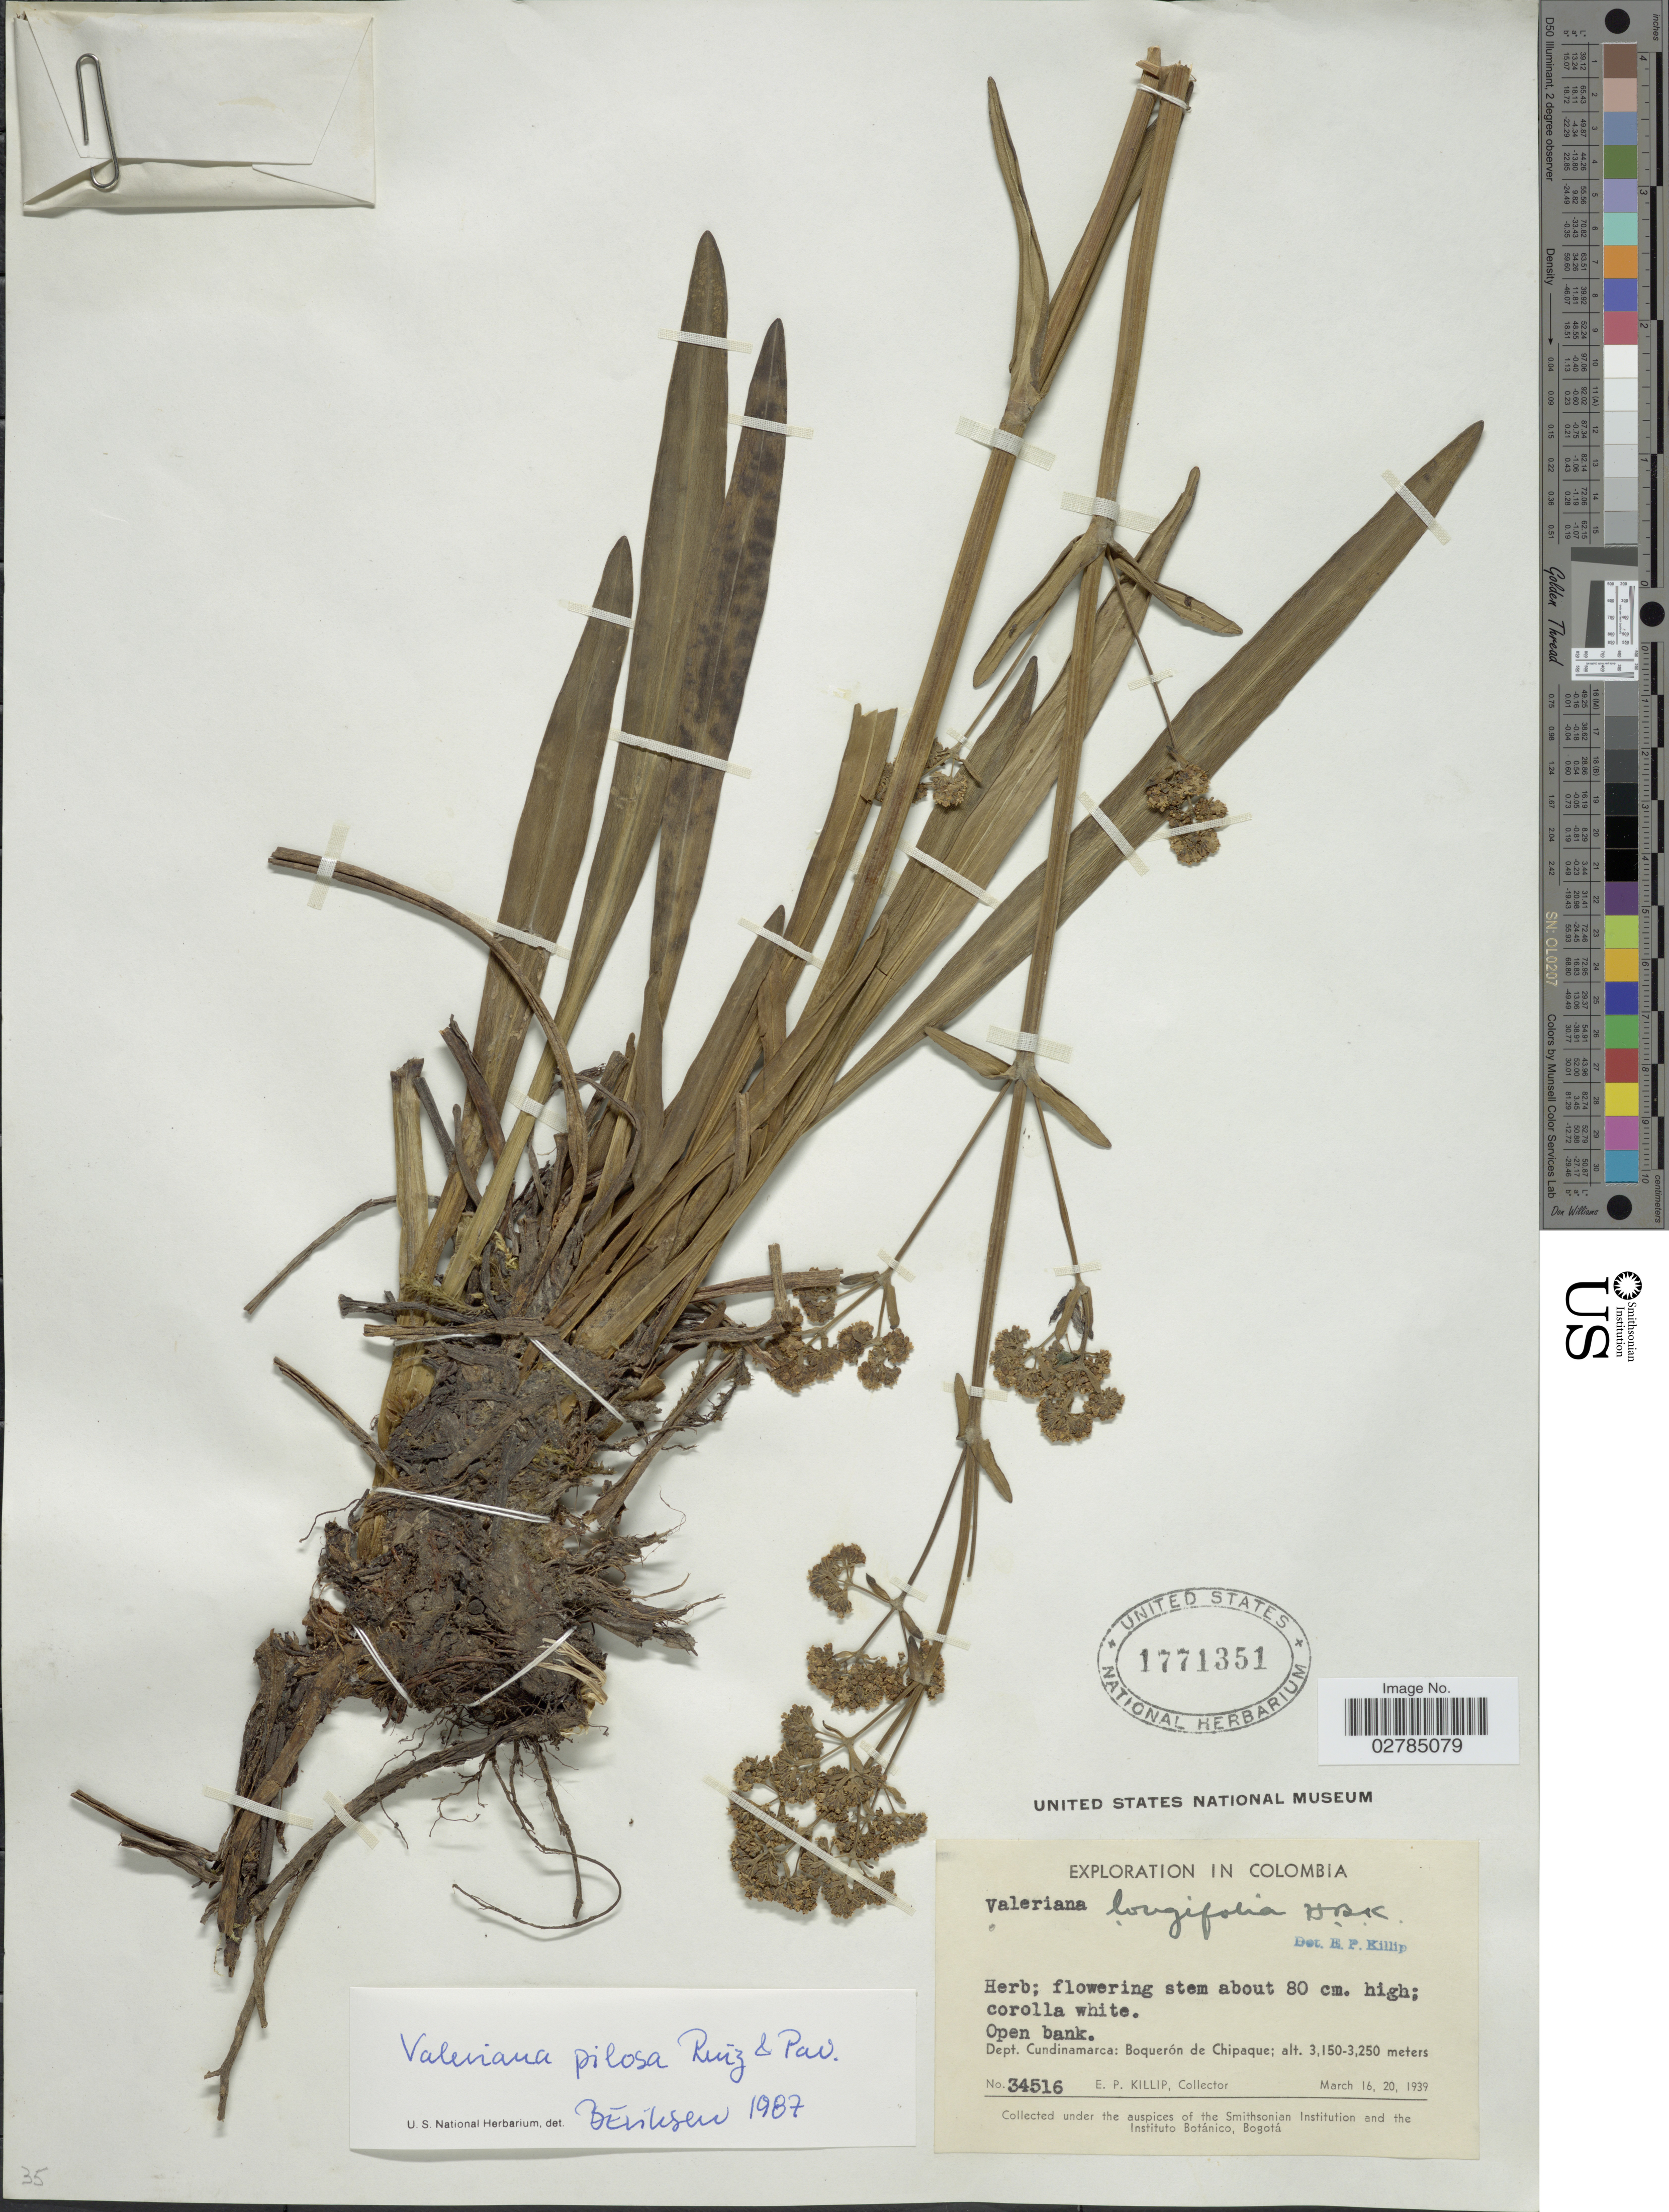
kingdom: Plantae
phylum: Tracheophyta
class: Magnoliopsida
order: Dipsacales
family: Caprifoliaceae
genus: Valeriana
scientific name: Valeriana pilosa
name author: Ruiz & Pav.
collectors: E. P. Killip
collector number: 34516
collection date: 1939-03-16/1939-03-20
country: Colombia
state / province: Cundinamarca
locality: Dept. Cundinamarca, Boquerón de Chipaque.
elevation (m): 3150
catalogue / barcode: US 1771351